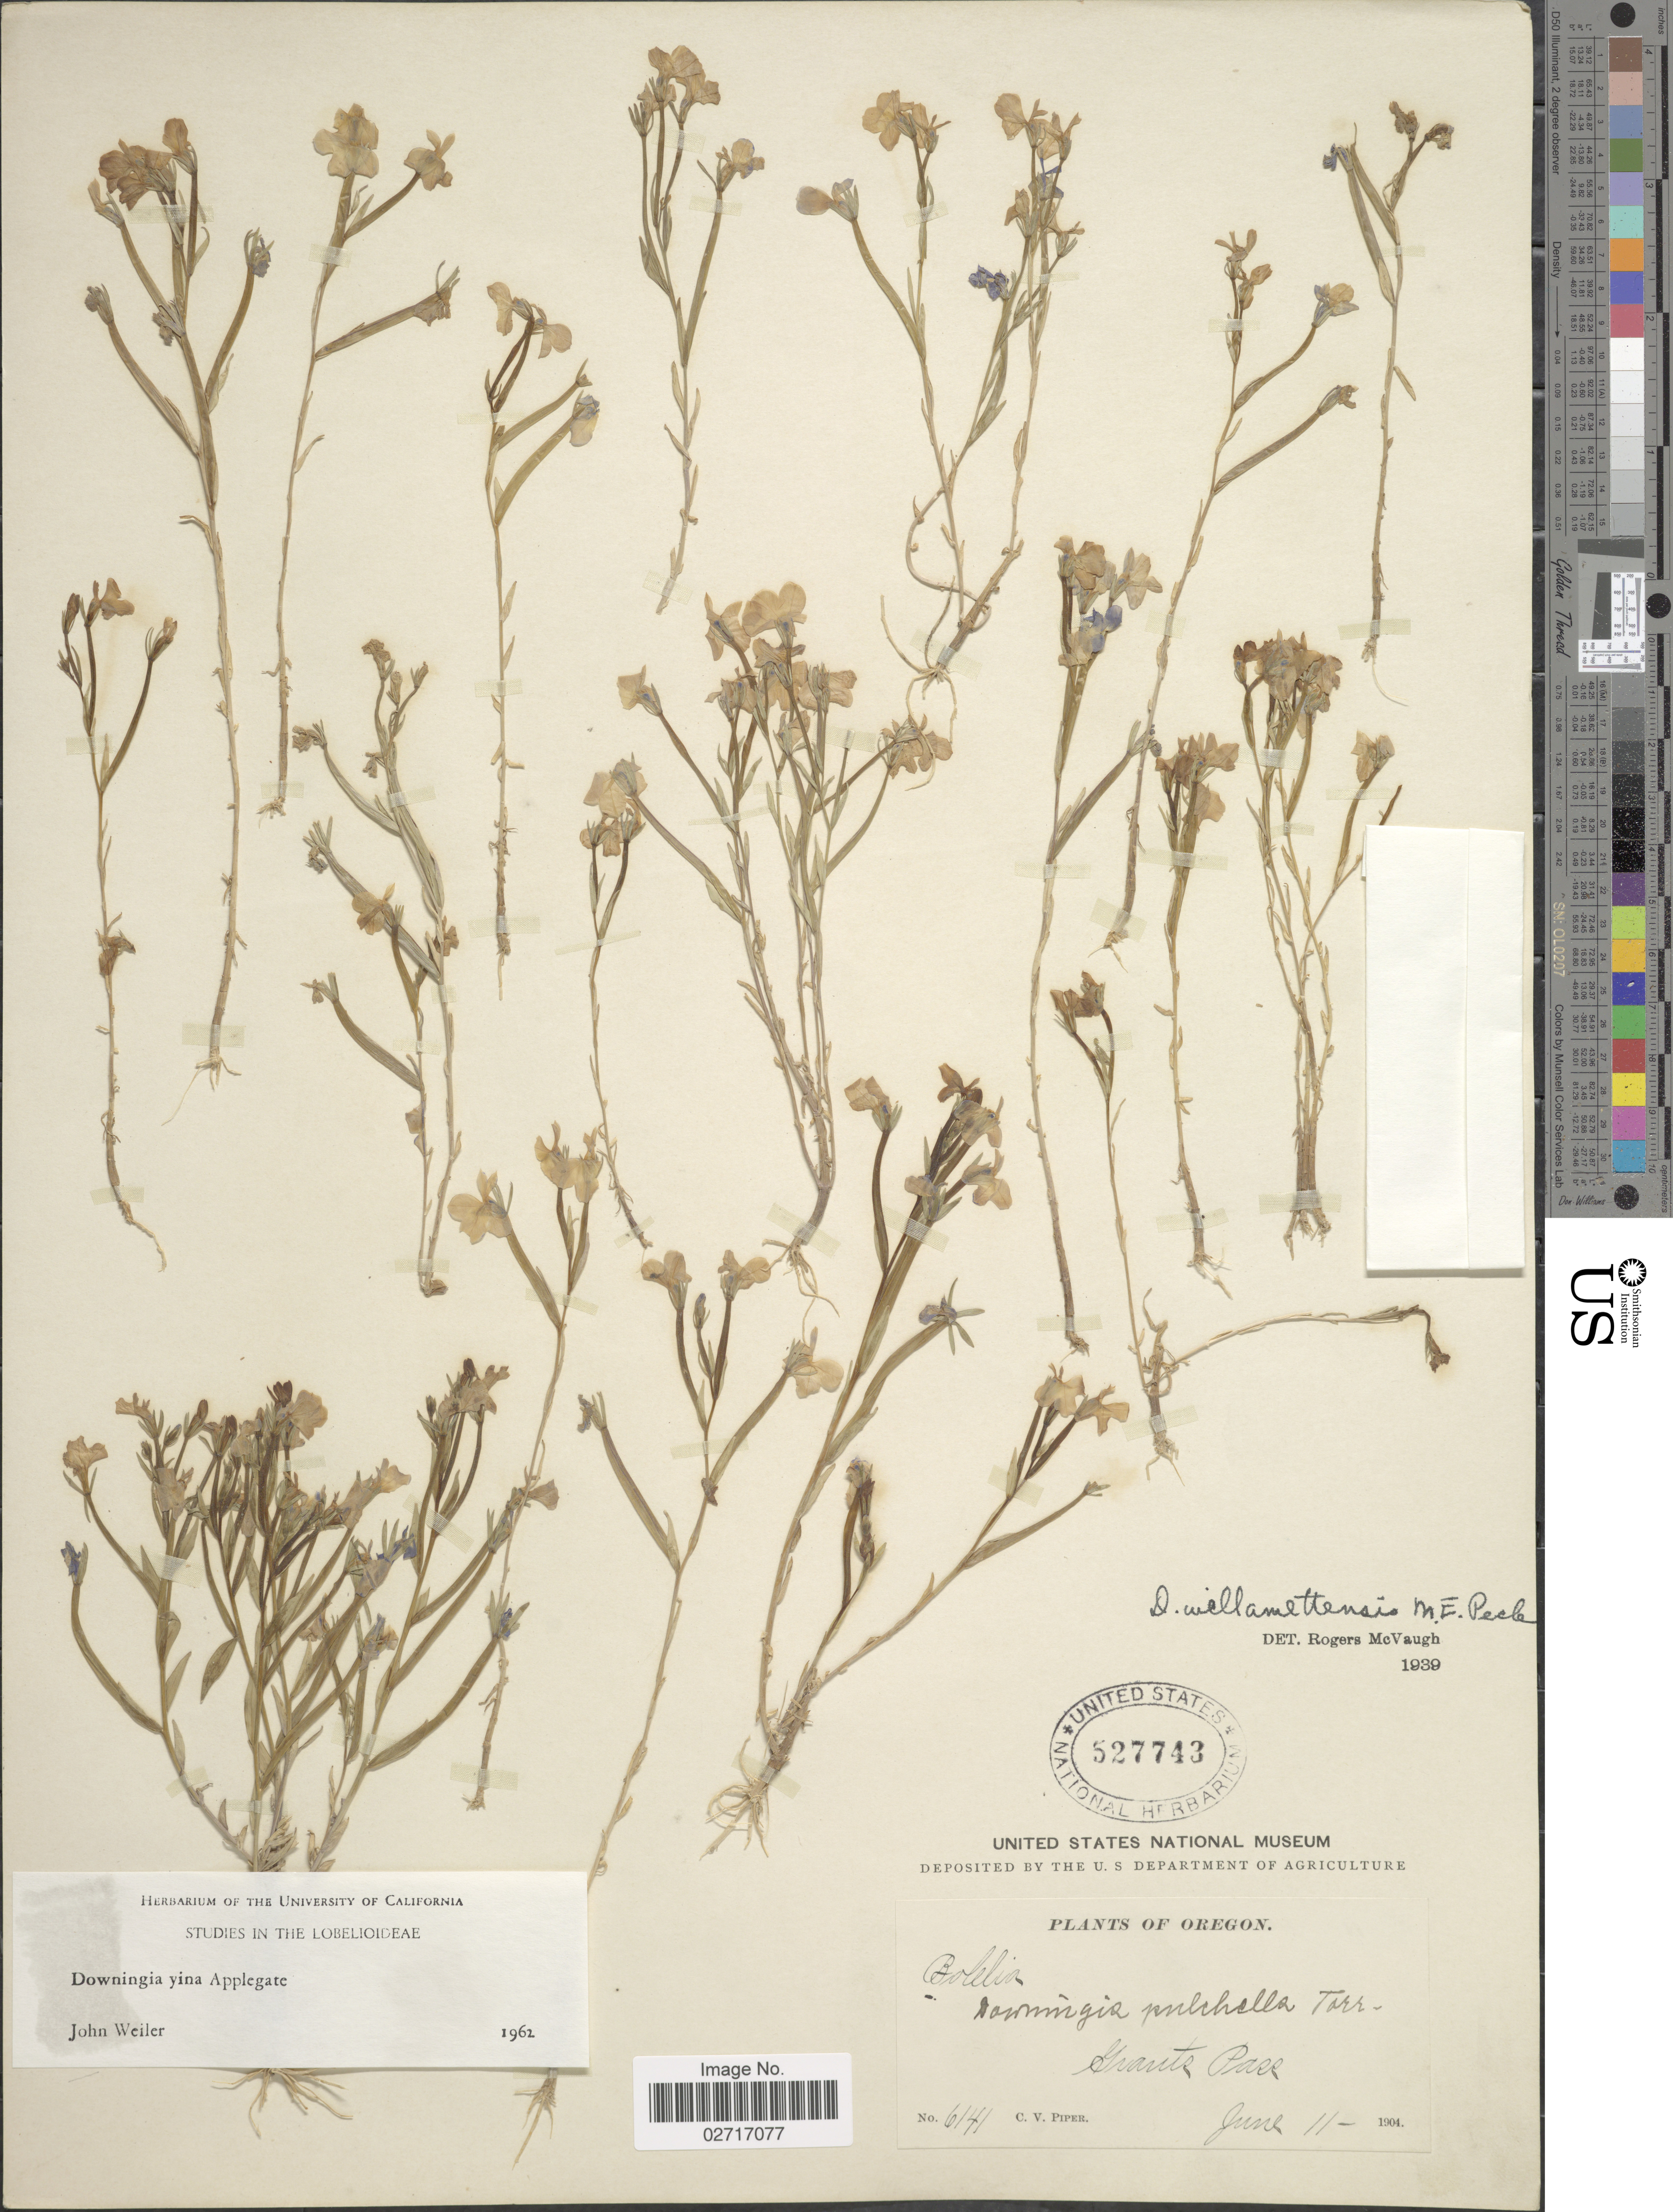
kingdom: Plantae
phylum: Tracheophyta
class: Magnoliopsida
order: Asterales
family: Campanulaceae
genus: Downingia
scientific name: Downingia yina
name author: Applegate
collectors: C. V. Piper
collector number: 6141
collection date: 1904-06-11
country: United States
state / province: Oregon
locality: Grants Pass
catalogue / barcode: US 527743